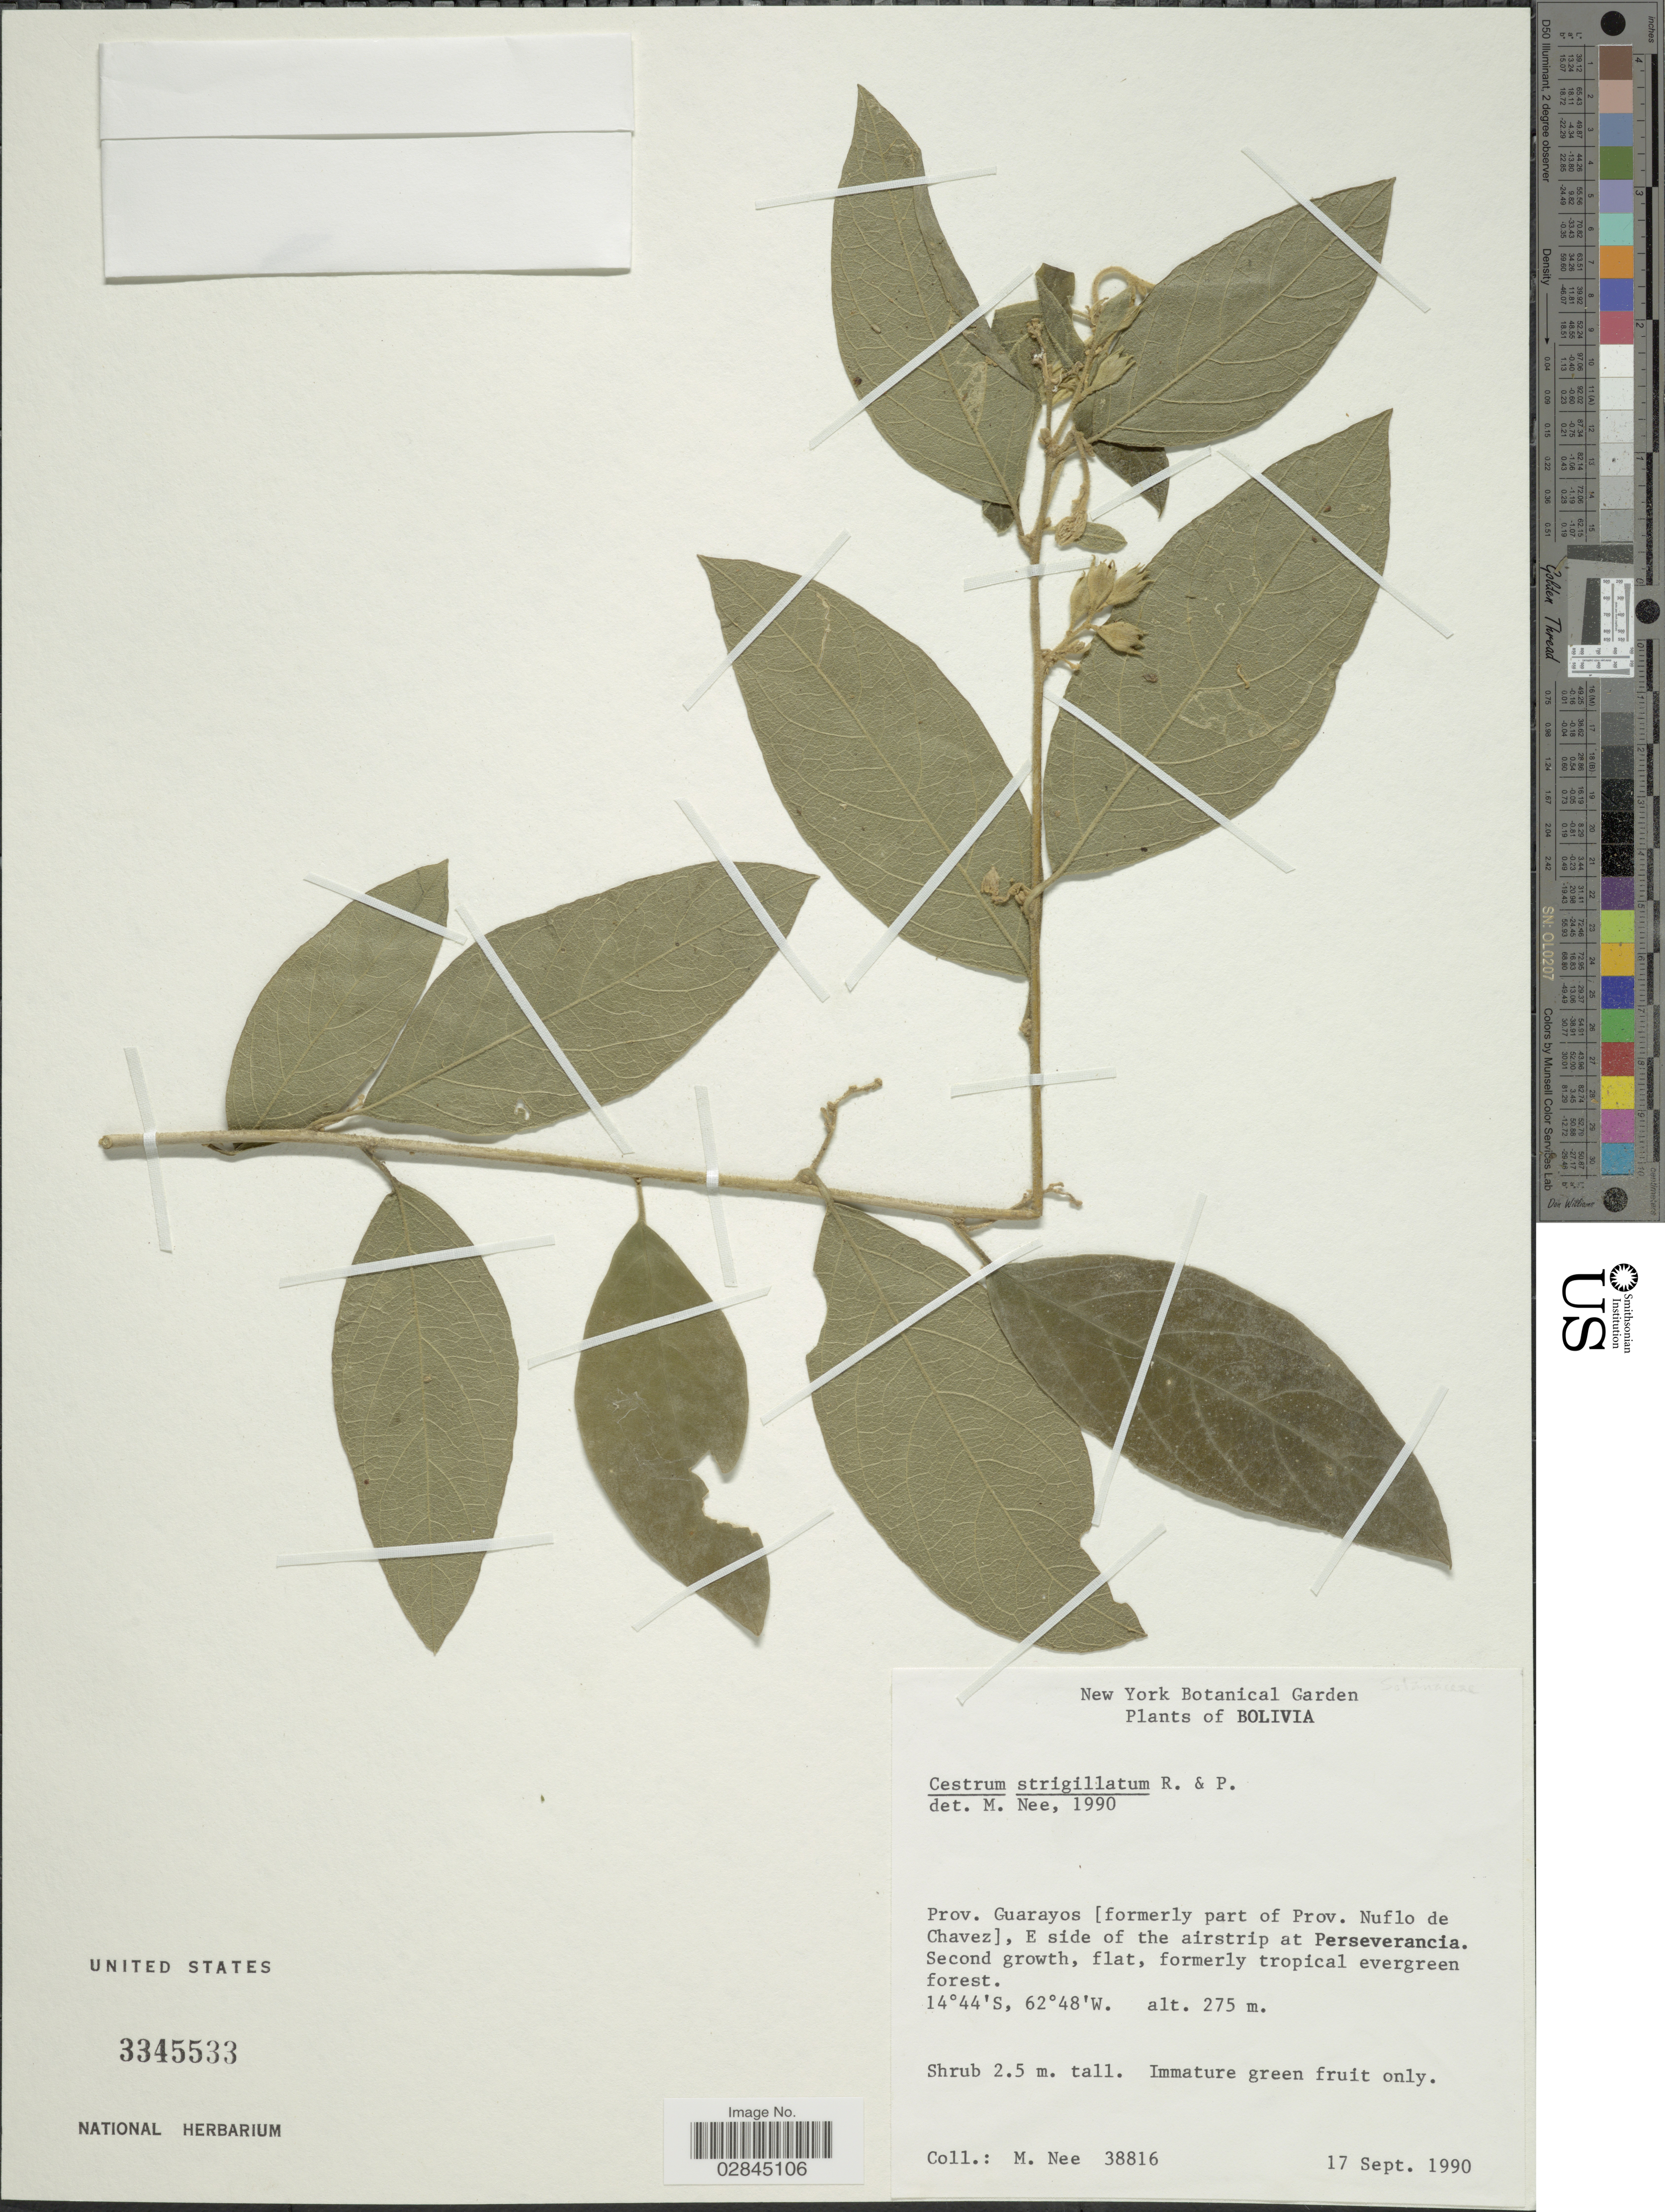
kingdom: Plantae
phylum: Tracheophyta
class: Magnoliopsida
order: Solanales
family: Solanaceae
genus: Cestrum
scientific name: Cestrum strigilatum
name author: Ruiz & Pav.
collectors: M. Nee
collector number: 38816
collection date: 1990-09-17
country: Bolivia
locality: Prov. Guarayos (formerly part of Prov. Nuflo de Chavez), E side of the airstrip at Perseverancia.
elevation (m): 275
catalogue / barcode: US 3345533